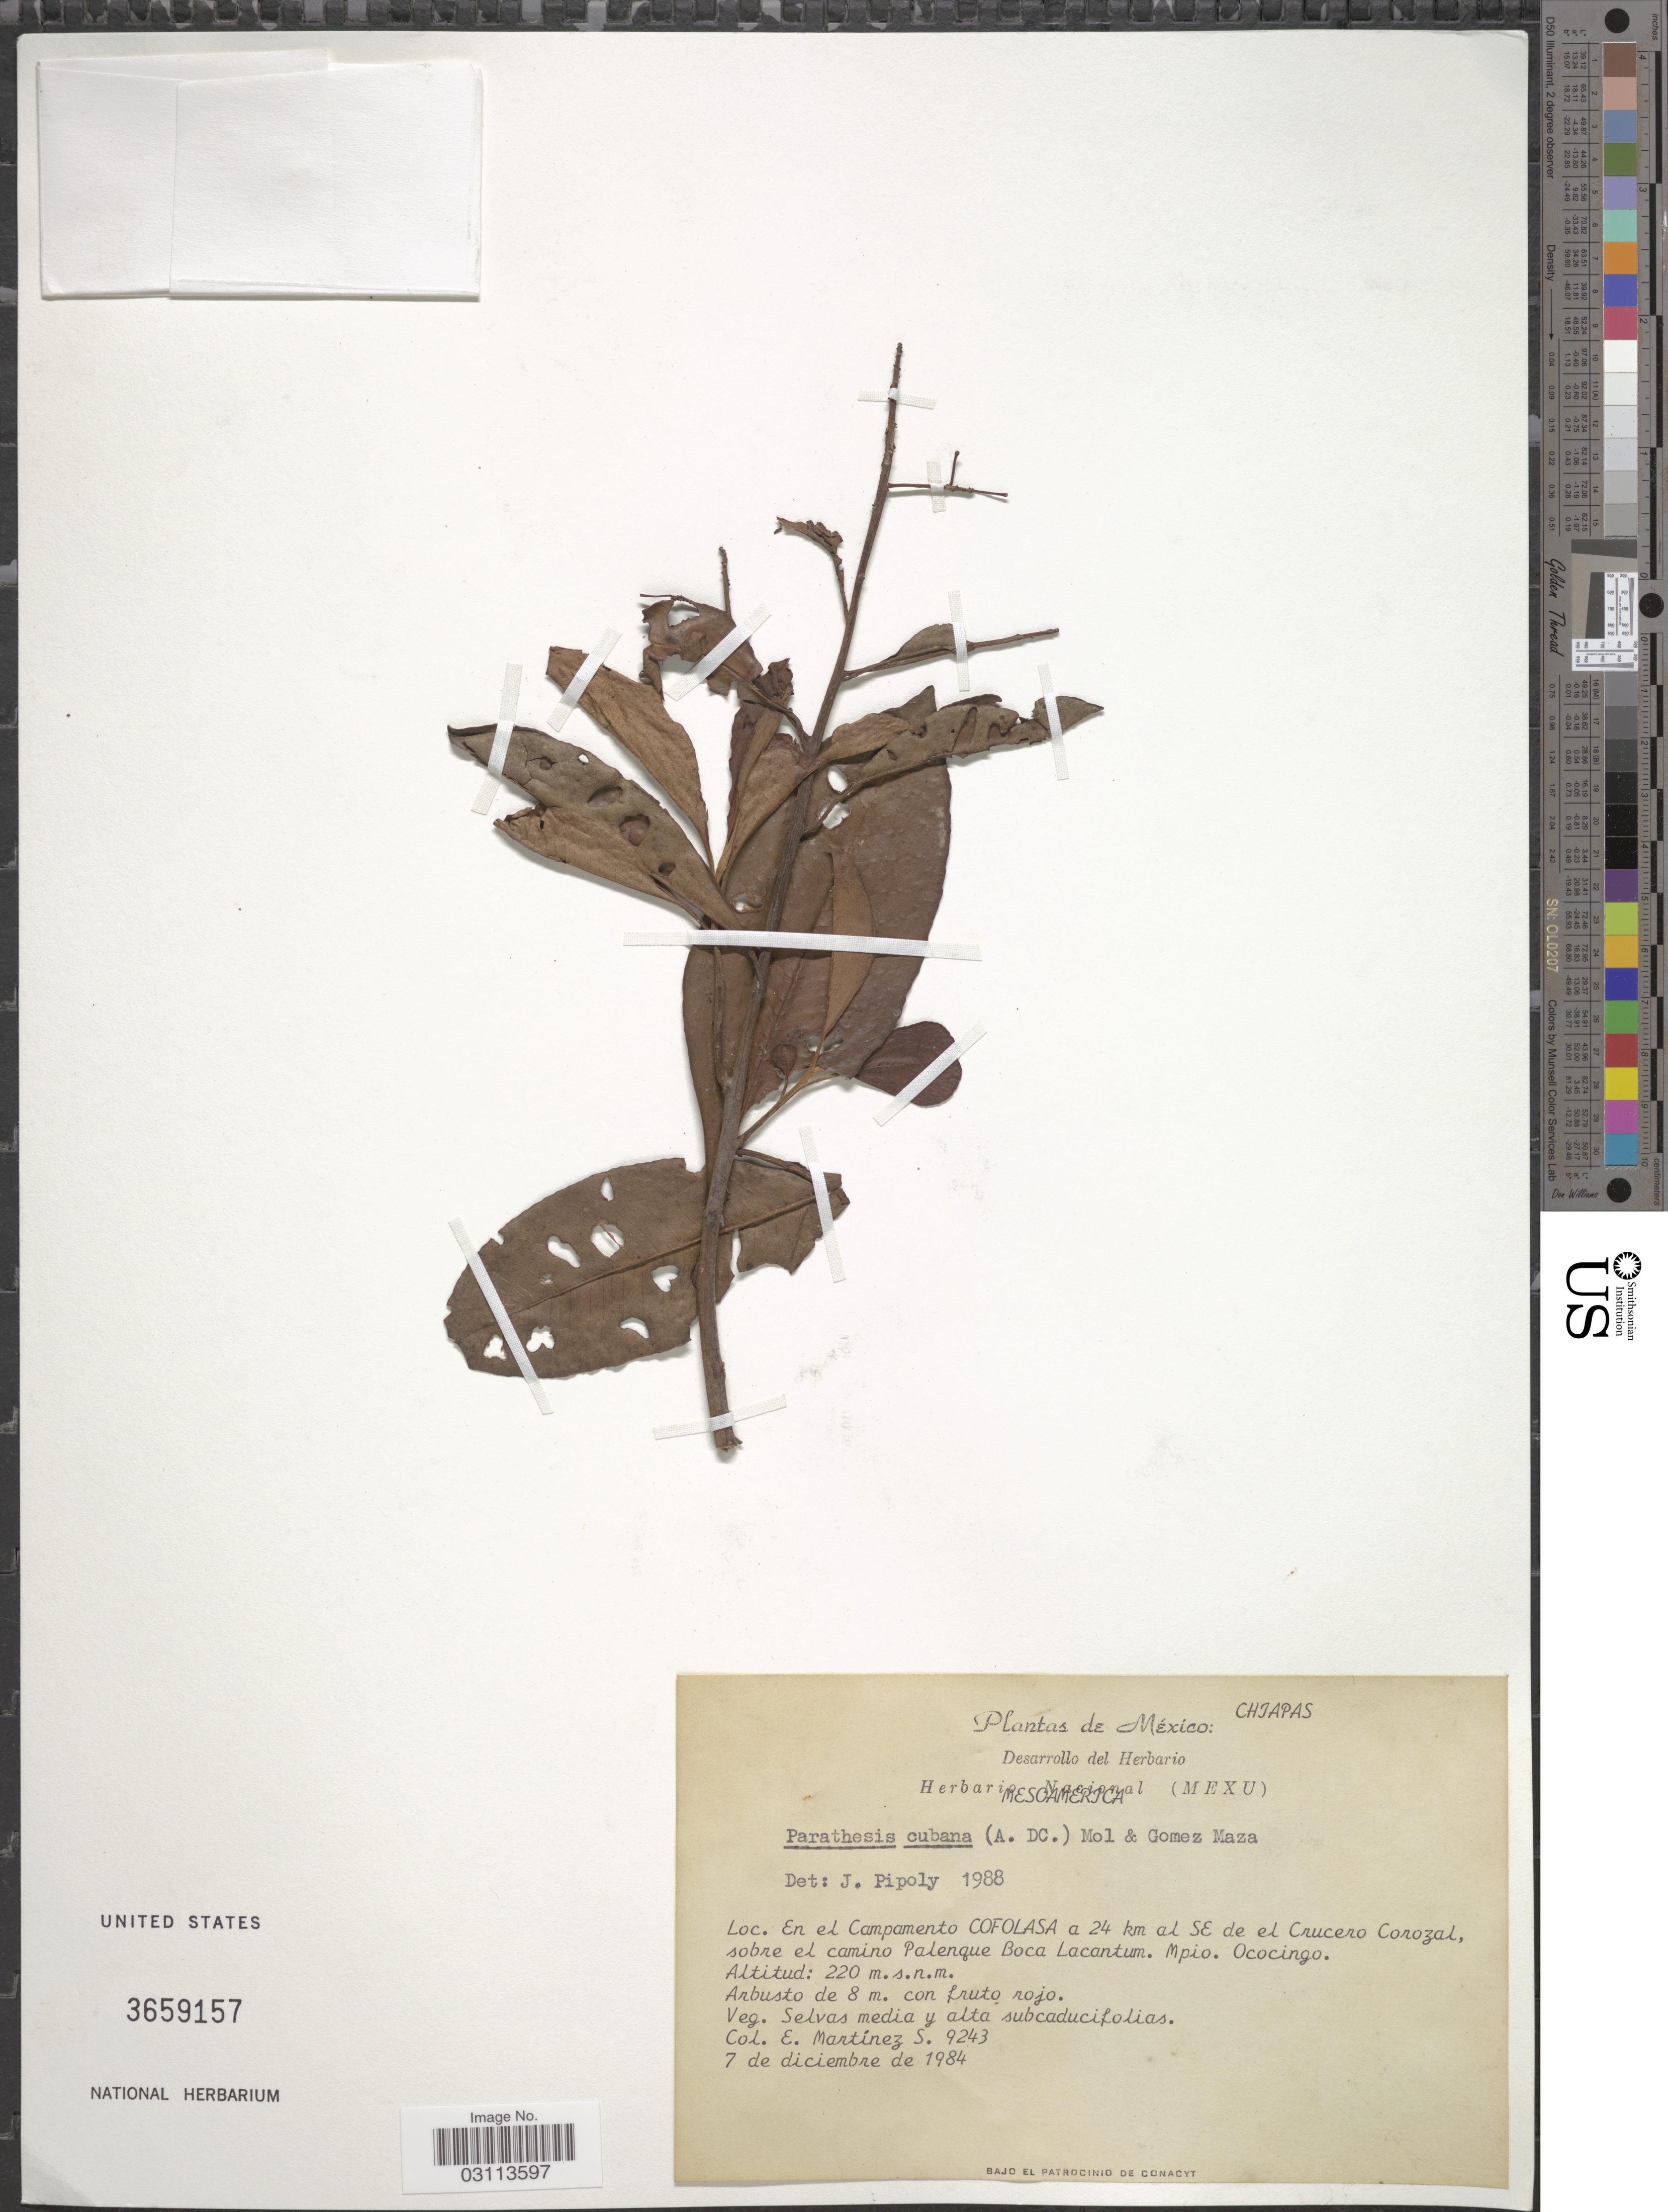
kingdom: Plantae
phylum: Tracheophyta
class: Magnoliopsida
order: Ericales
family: Primulaceae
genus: Parathesis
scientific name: Parathesis cubana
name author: (A. DC.) Molinet & M. Gómez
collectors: E. M. Martínez S.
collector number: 9243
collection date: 1984-12-07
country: Mexico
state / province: Chiapas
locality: En el Campamento COFOLASA a 24 km al SE de el Crucero Corozal, sobre el camino Palenque Boca Lacantum. Mpio. Ococingo.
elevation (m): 220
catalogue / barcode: US 3659157